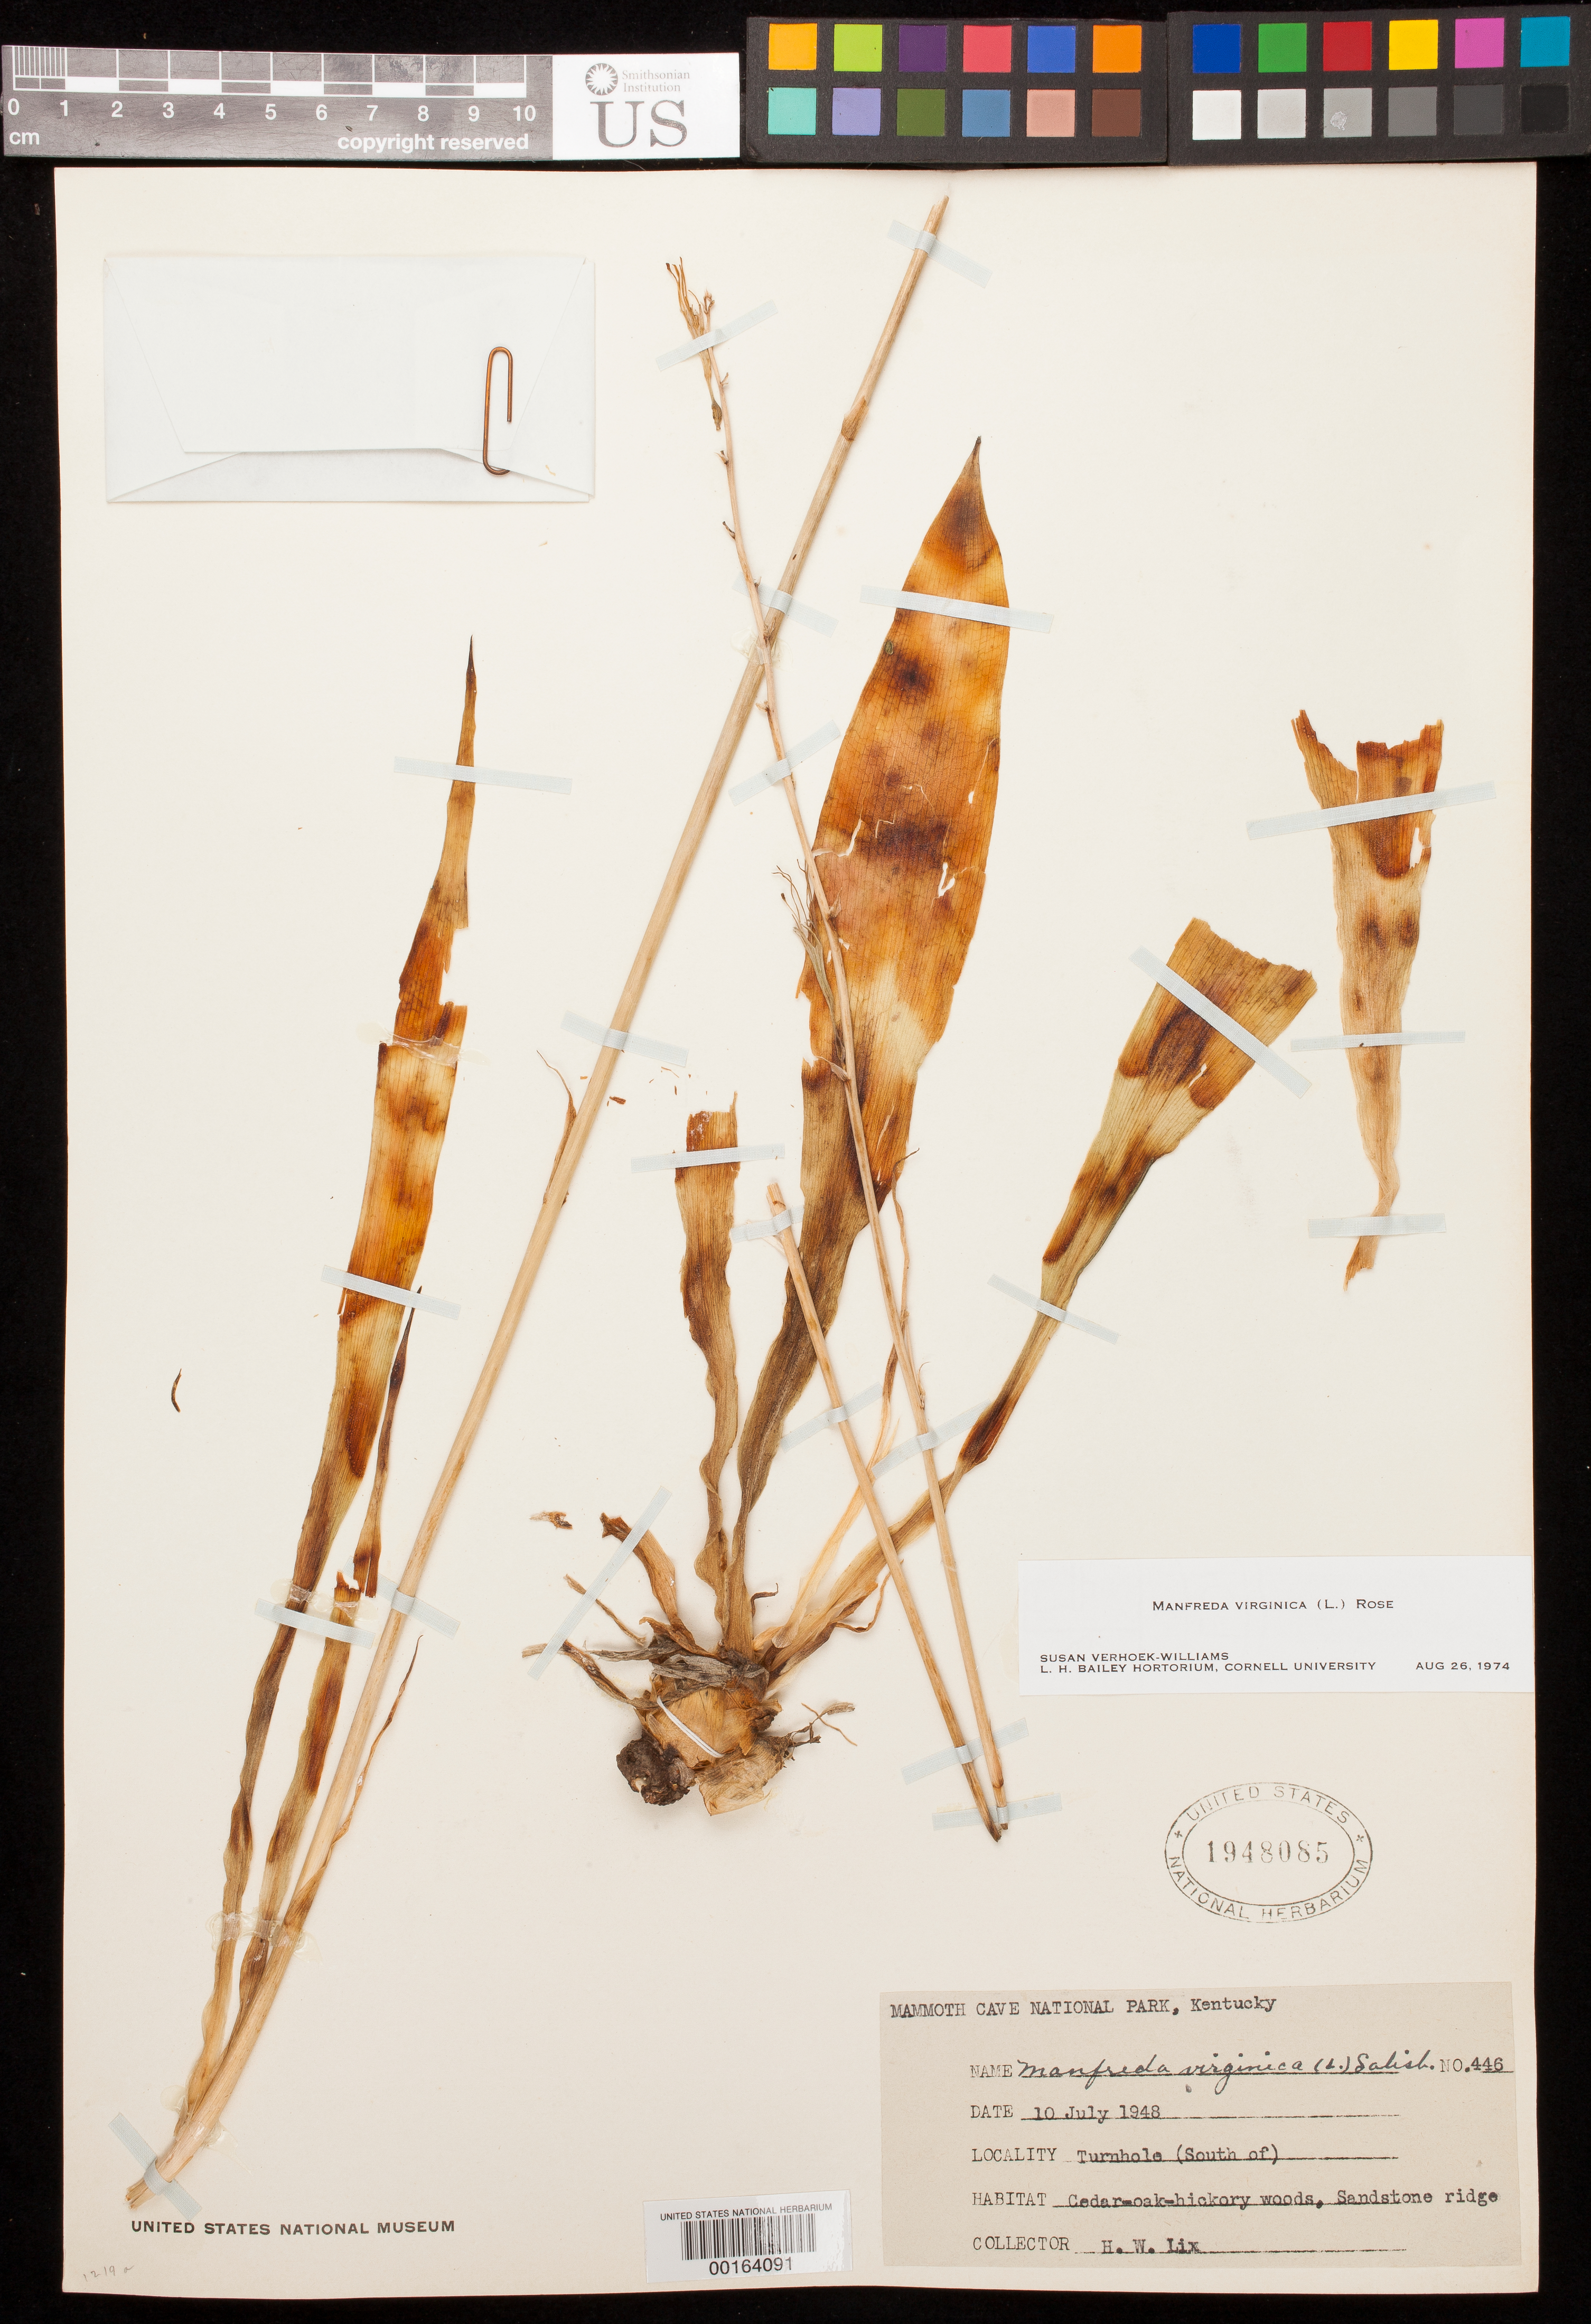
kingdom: Plantae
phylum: Tracheophyta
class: Liliopsida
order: Asparagales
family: Asparagaceae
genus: Manfreda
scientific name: Manfreda virginica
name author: (L.) Salisb. ex Rose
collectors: H. W. Lix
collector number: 446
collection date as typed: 10 Jul 1948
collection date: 1948-07-10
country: United States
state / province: Kentucky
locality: South of turnhole; mammoth cave national park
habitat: Cedar-oak-hickory woods, sandstone ridge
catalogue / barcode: US 1948085